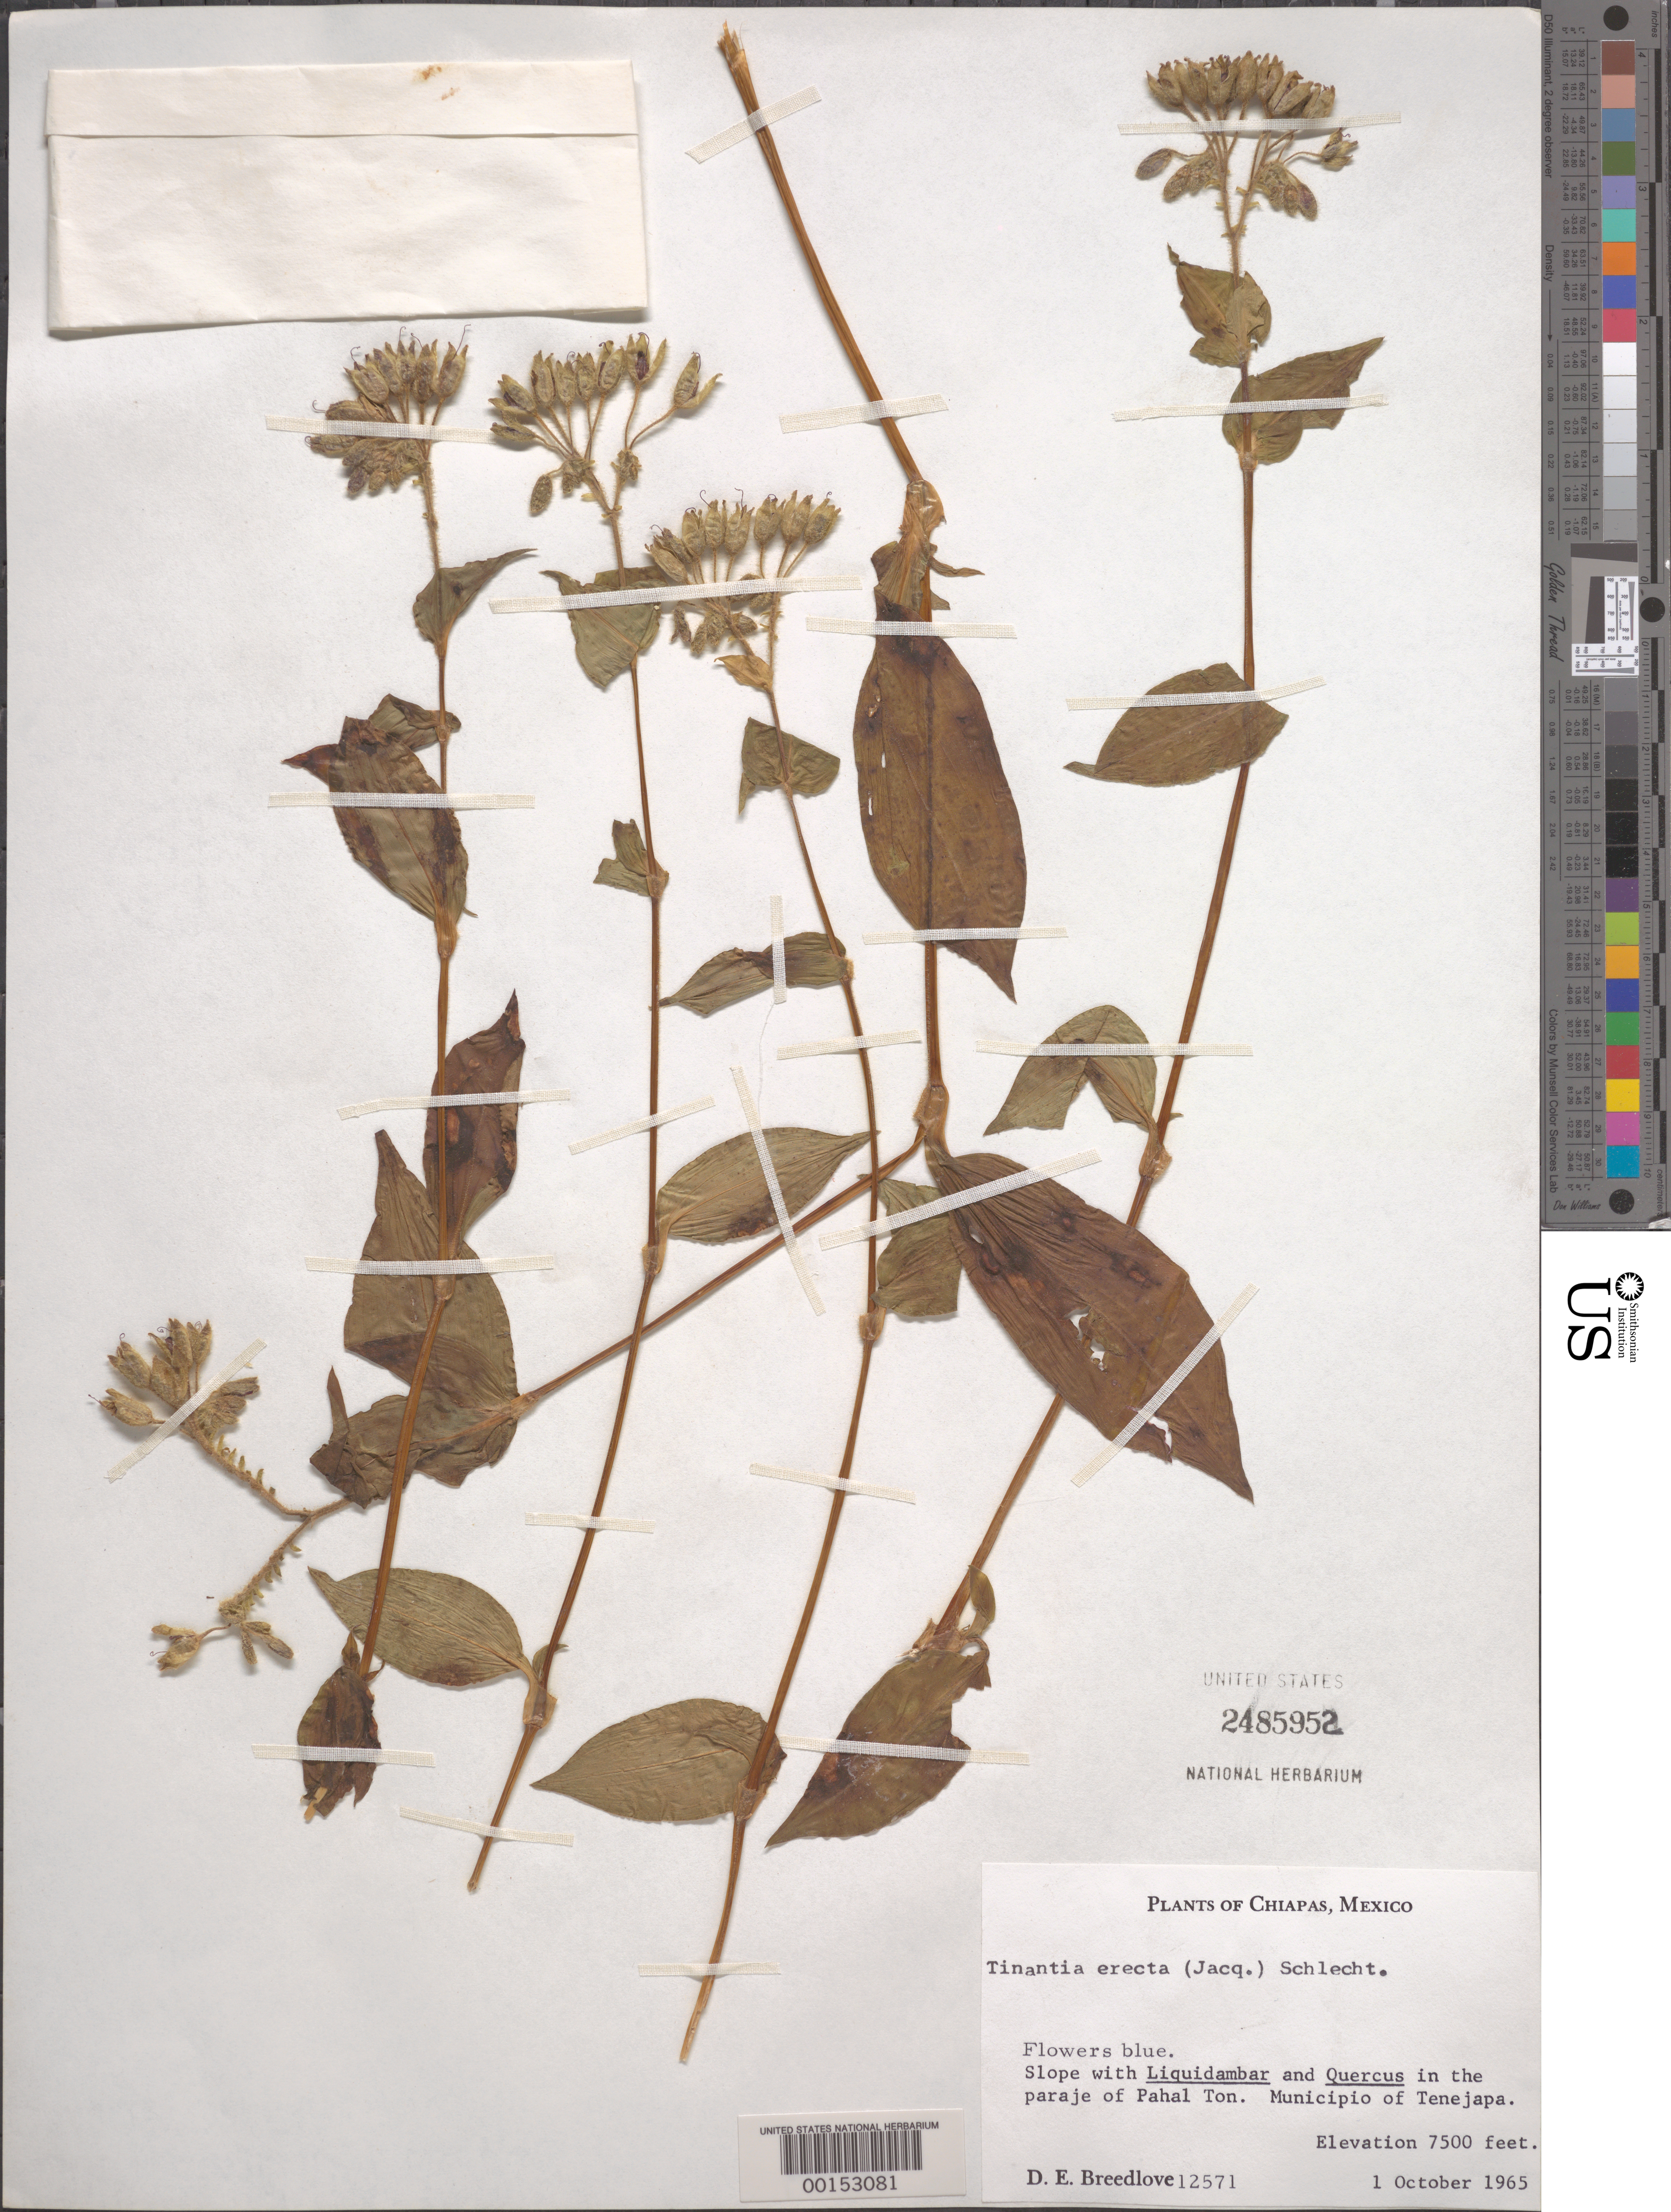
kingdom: Plantae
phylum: Tracheophyta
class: Liliopsida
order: Commelinales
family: Commelinaceae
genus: Tinantia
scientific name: Tinantia erecta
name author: (Jacq.) Fenzl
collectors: D. E. Breedlove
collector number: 12571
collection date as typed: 01 Oct 1965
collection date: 1965-10-01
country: Mexico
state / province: Chiapas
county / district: Tenejapa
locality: Pahal ton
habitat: Paraje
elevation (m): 2288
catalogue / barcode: US 2485952